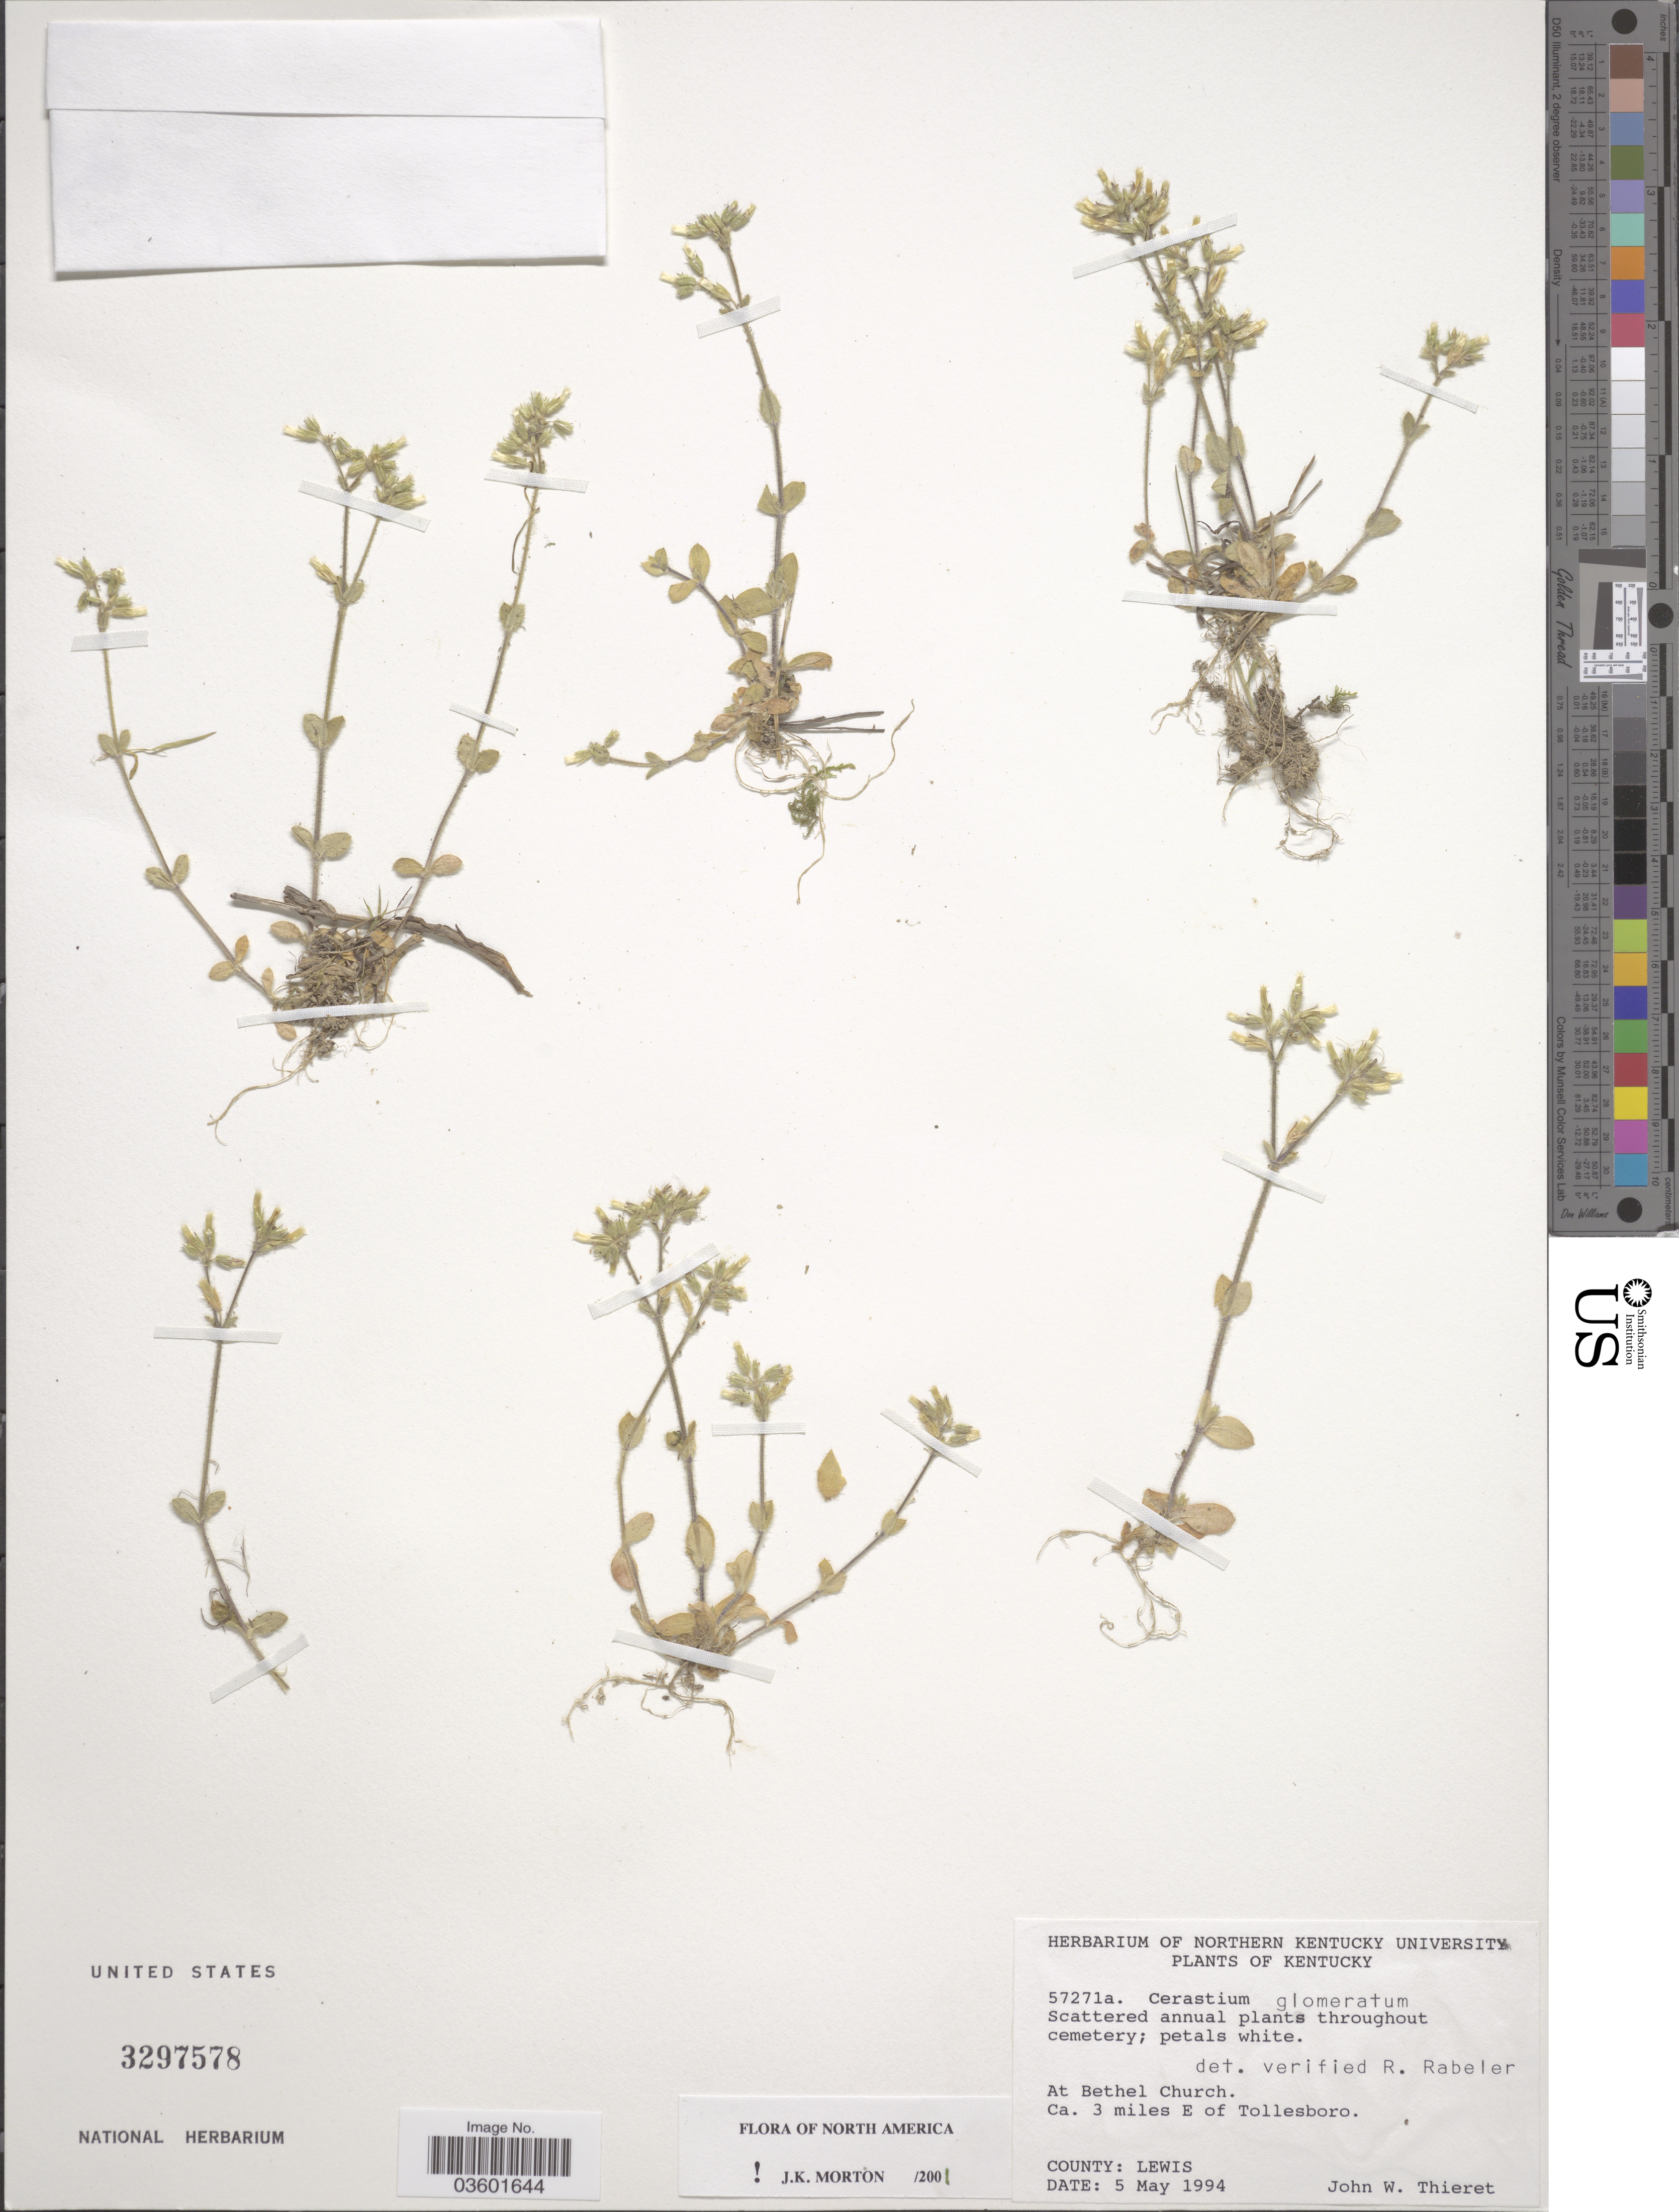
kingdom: Plantae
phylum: Tracheophyta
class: Magnoliopsida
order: Caryophyllales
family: Caryophyllaceae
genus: Cerastium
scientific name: Cerastium glomeratum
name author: Thuill.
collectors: J. W. Thieret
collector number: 57271a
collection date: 1994-05-05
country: United States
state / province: Kentucky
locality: At Bethel Church. Ca. 3 miles E of Tollesboro.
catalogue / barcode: US 3297578